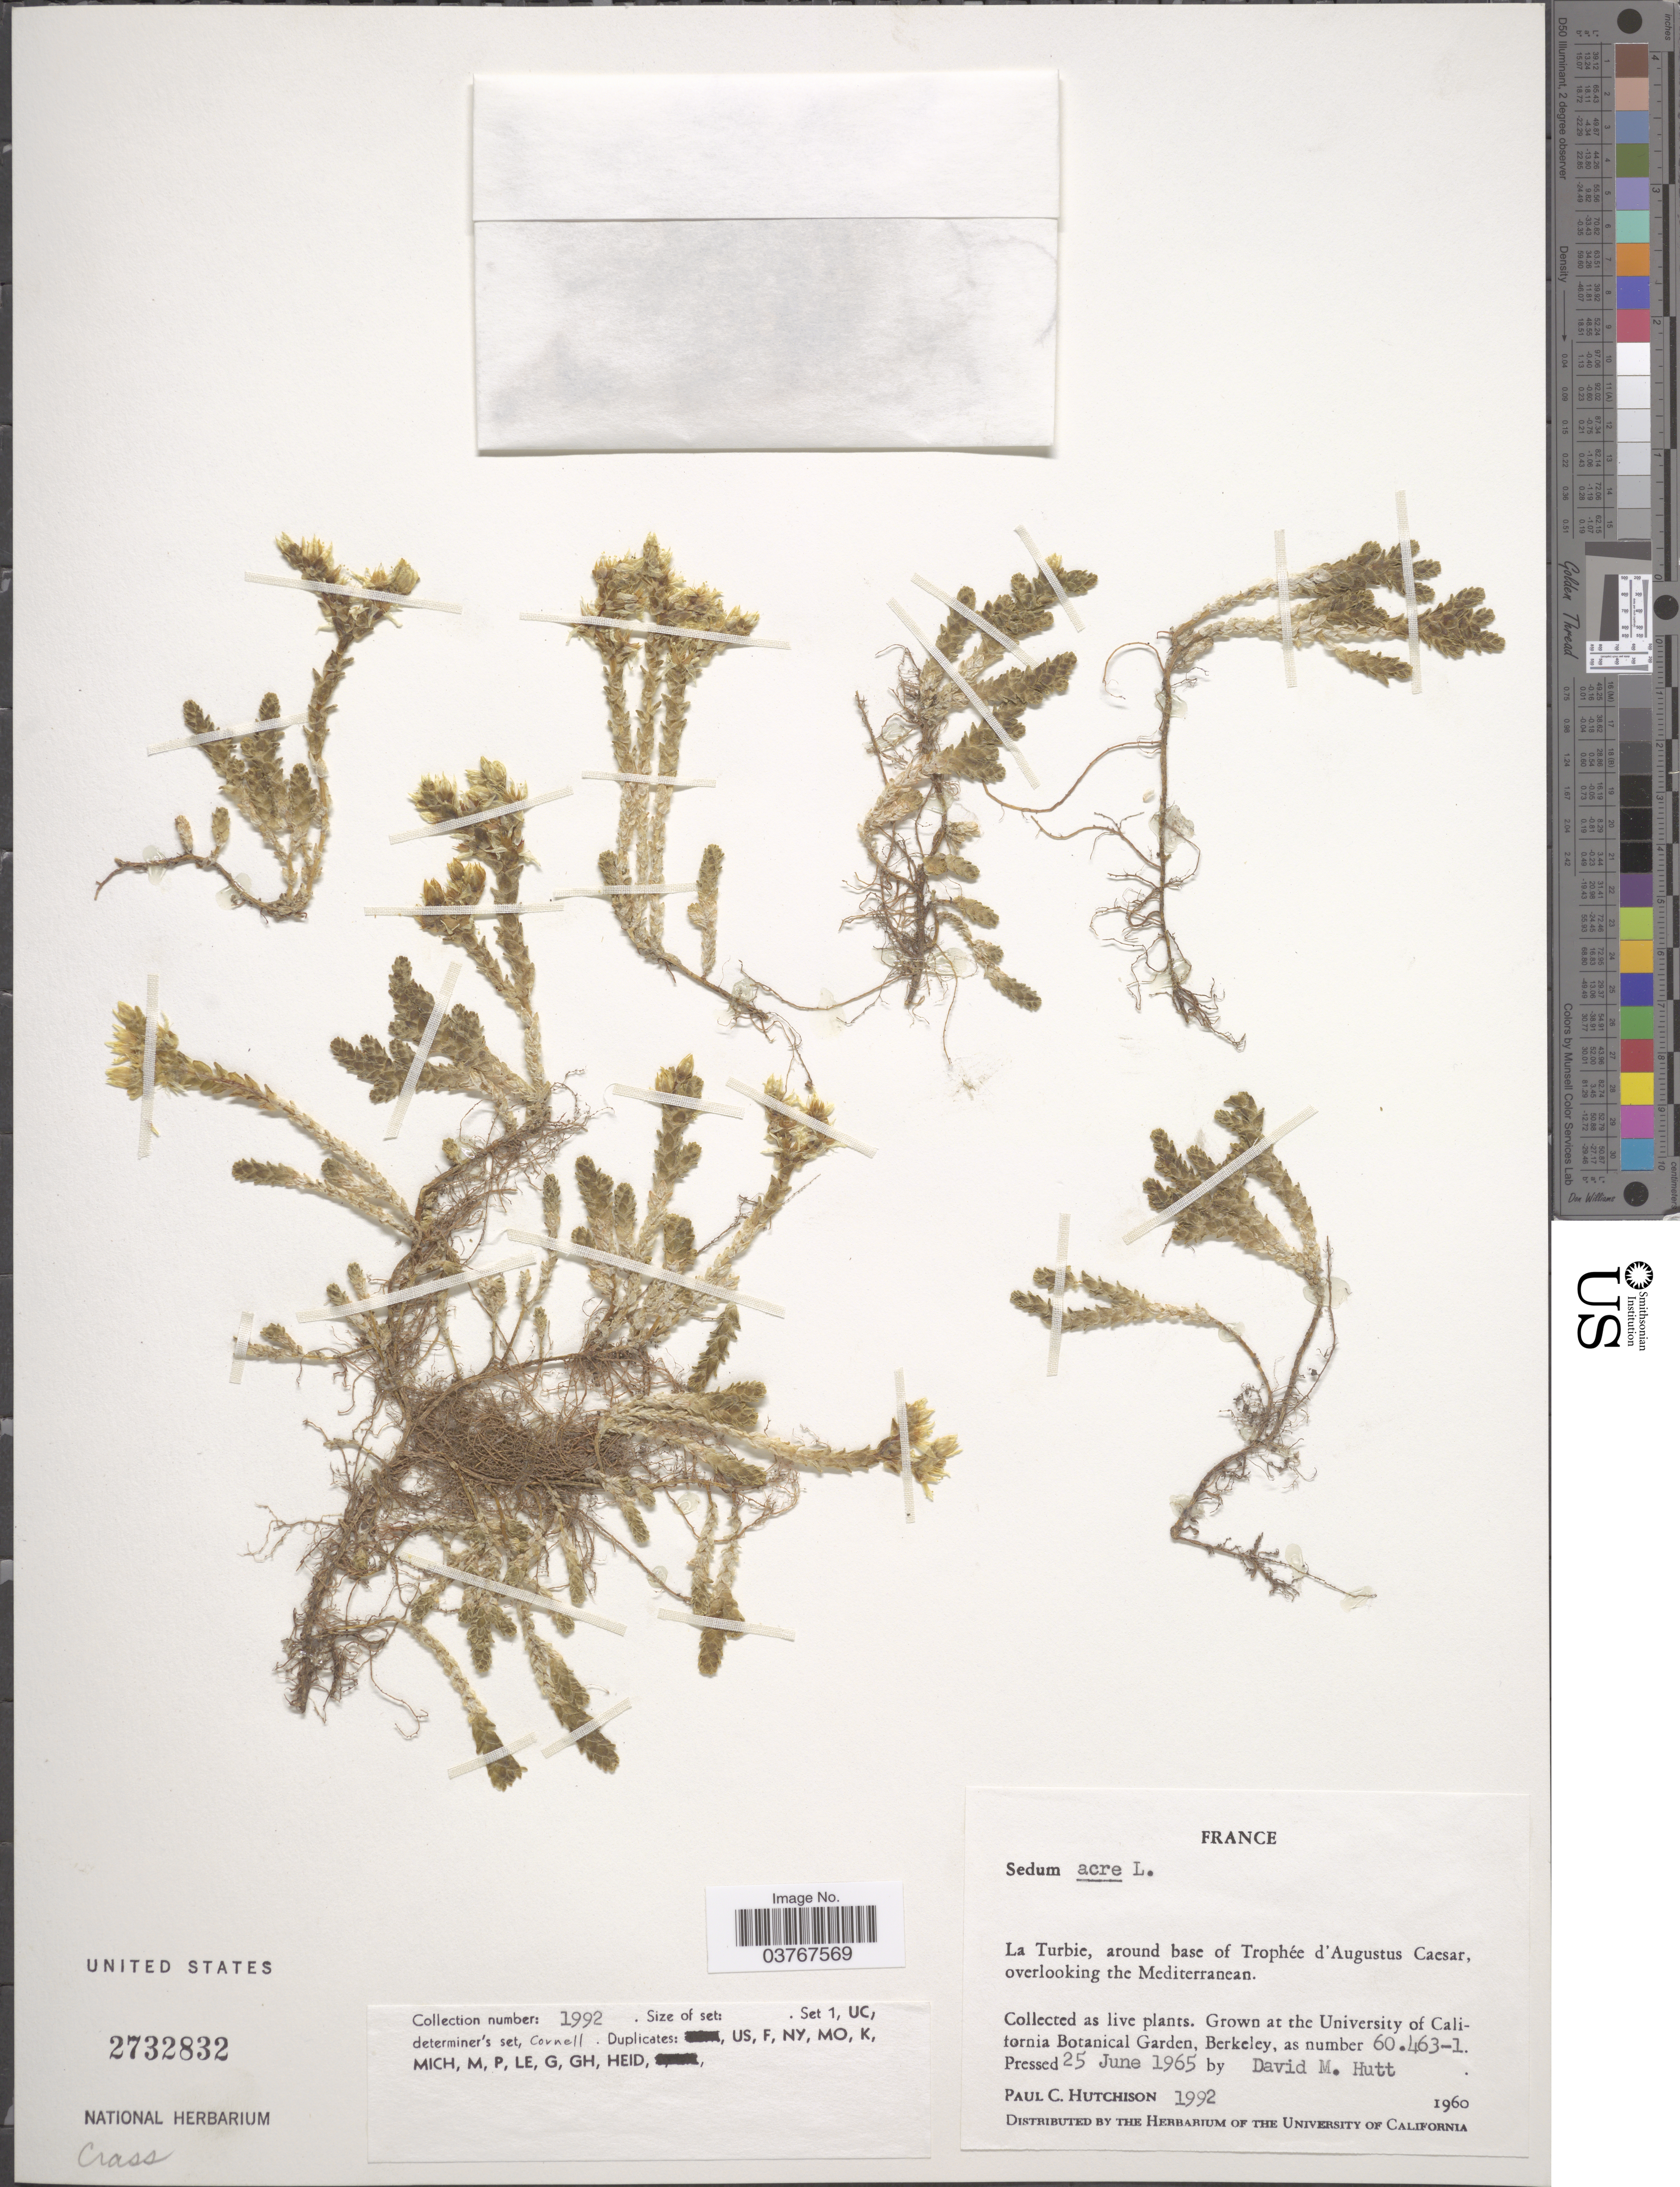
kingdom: Plantae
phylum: Tracheophyta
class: Magnoliopsida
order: Saxifragales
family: Crassulaceae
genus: Sedum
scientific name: Sedum acre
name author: L.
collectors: P. C. Hutchison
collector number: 1992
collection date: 1960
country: France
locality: La Turbie, around base of Trophée d'Augustus Caesar, overlooking the Mediterranean.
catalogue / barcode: US 2732832